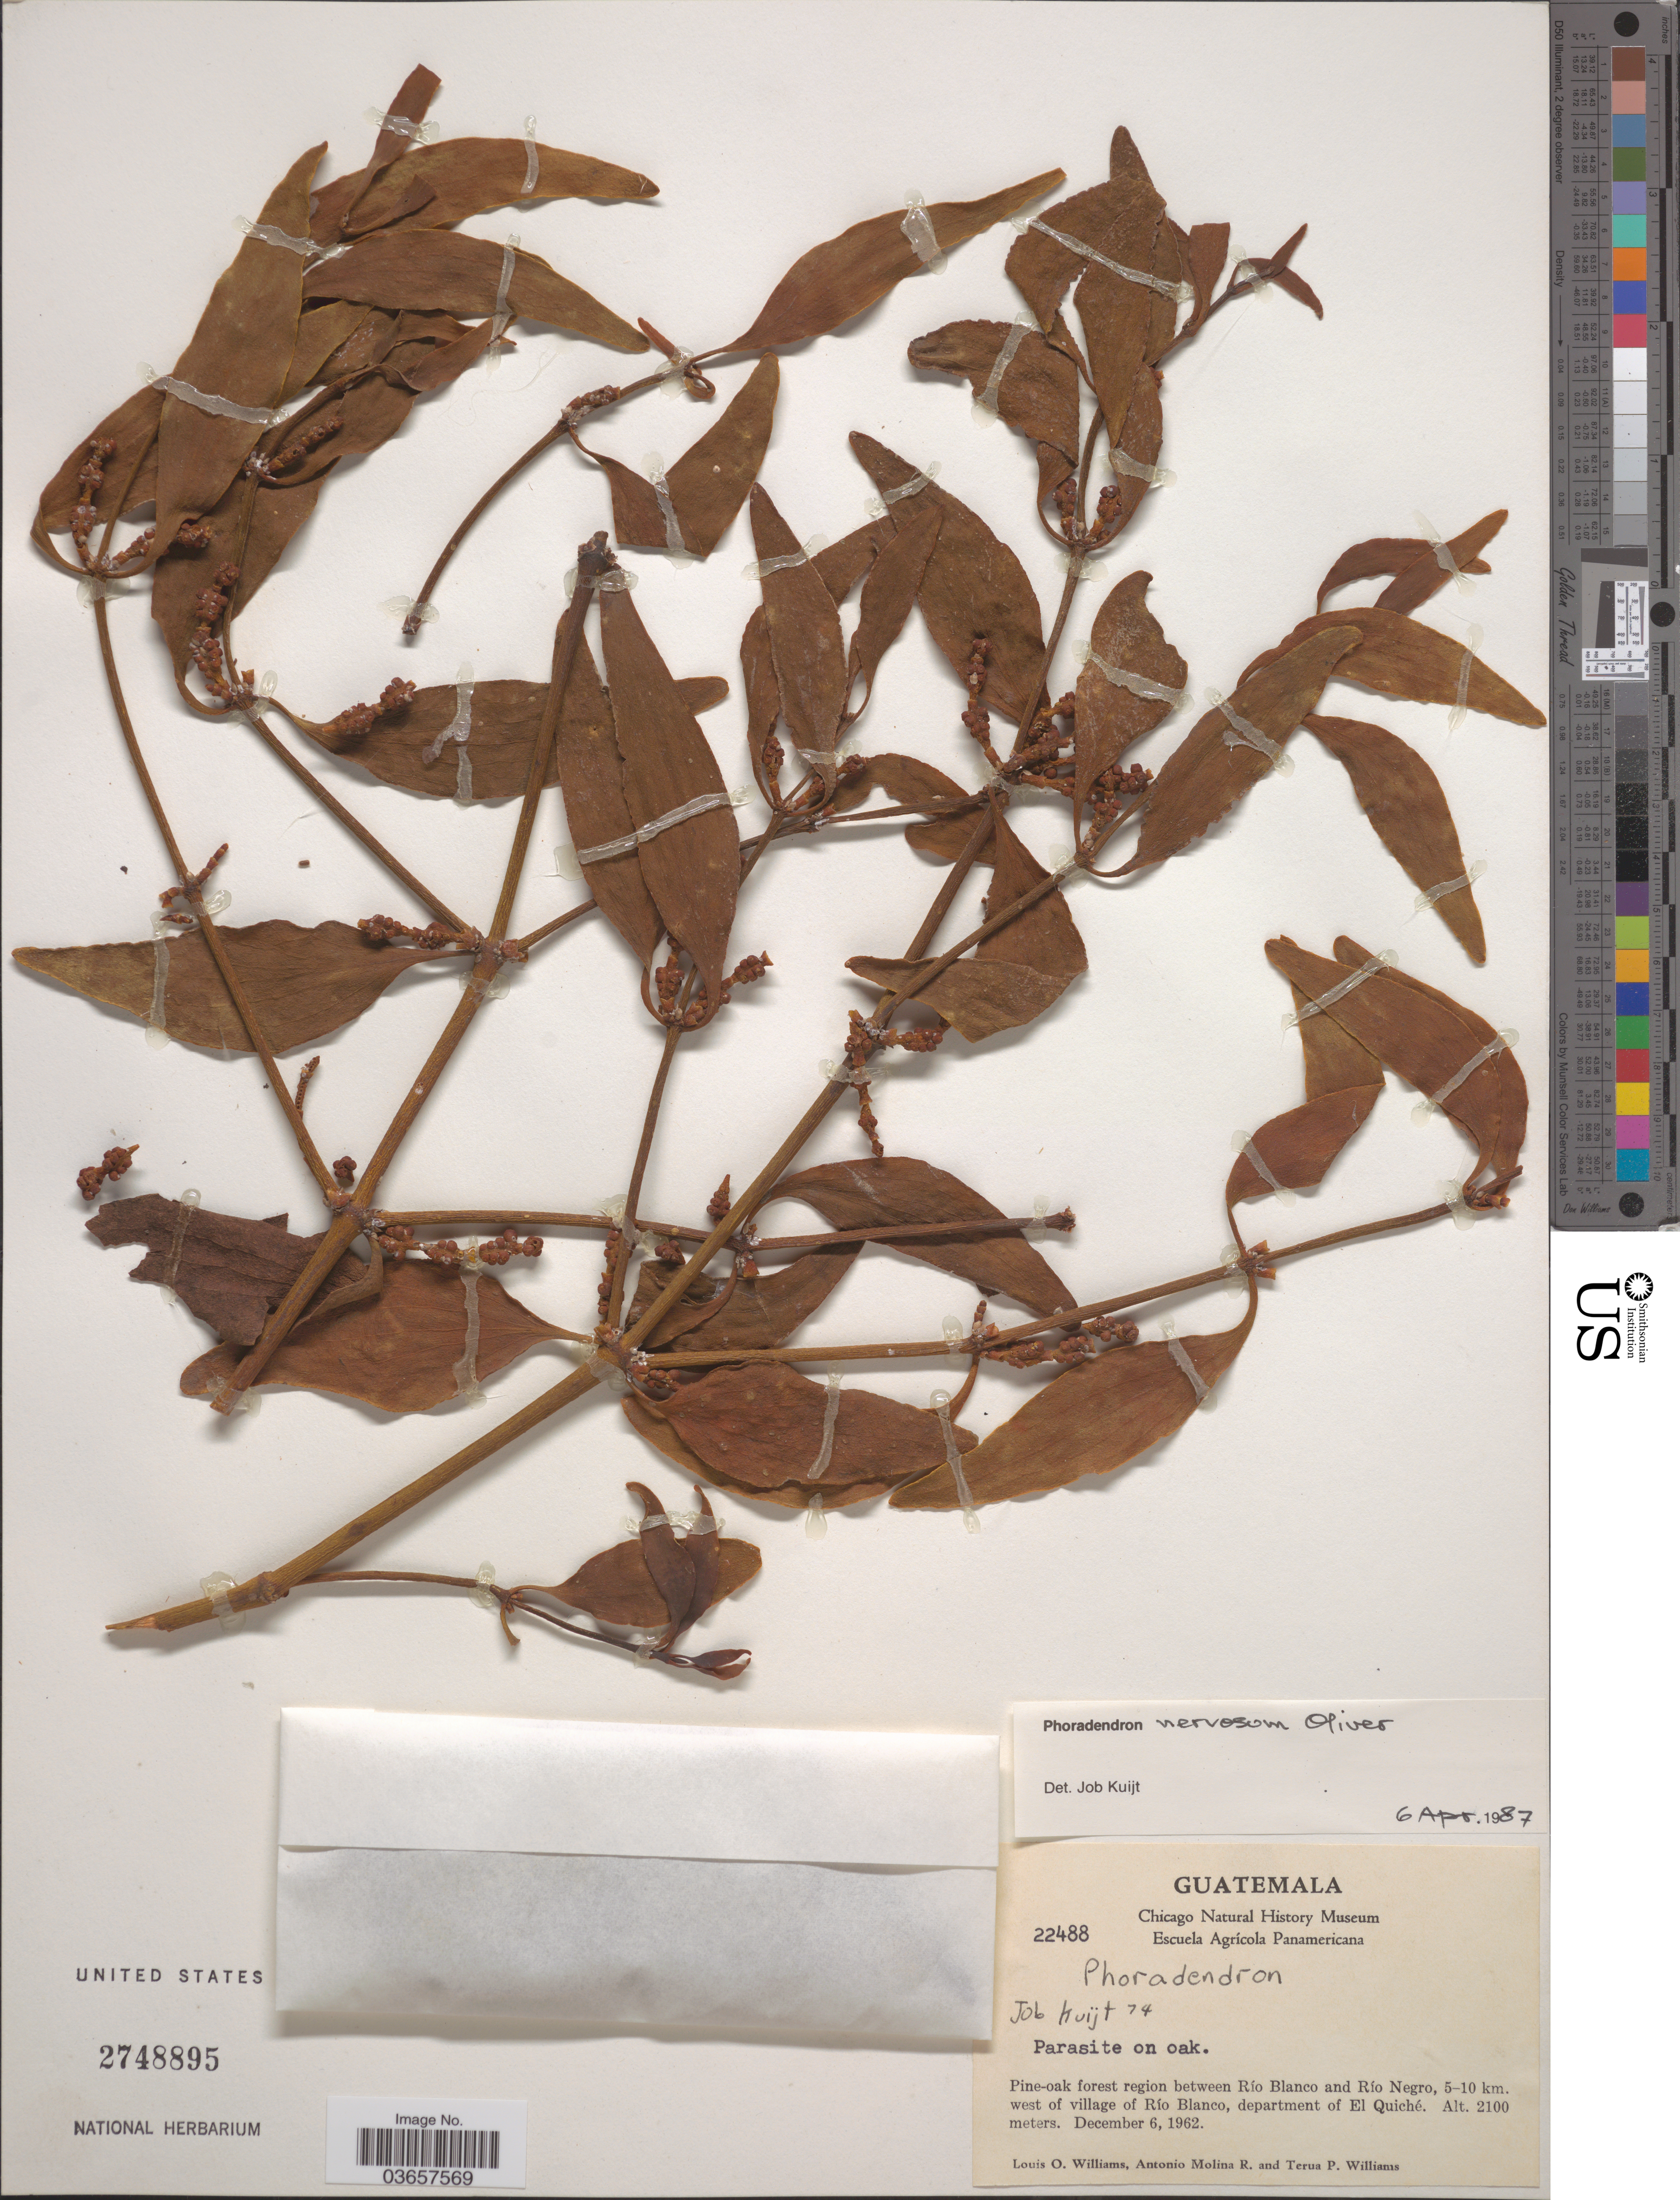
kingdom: Plantae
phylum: Tracheophyta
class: Magnoliopsida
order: Santalales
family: Viscaceae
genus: Phoradendron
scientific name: Phoradendron nervosum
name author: Oliv.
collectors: L. O. Williams, A. Molina R. & T. Williams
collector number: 22488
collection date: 1962-12-06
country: Guatemala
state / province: El Quiché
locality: Pine-oak forest region between Río Blanco and Río Negro, 5-10 km. west of village of Río Blanco, department of El Quiché.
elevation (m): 2100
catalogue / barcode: US 2748895